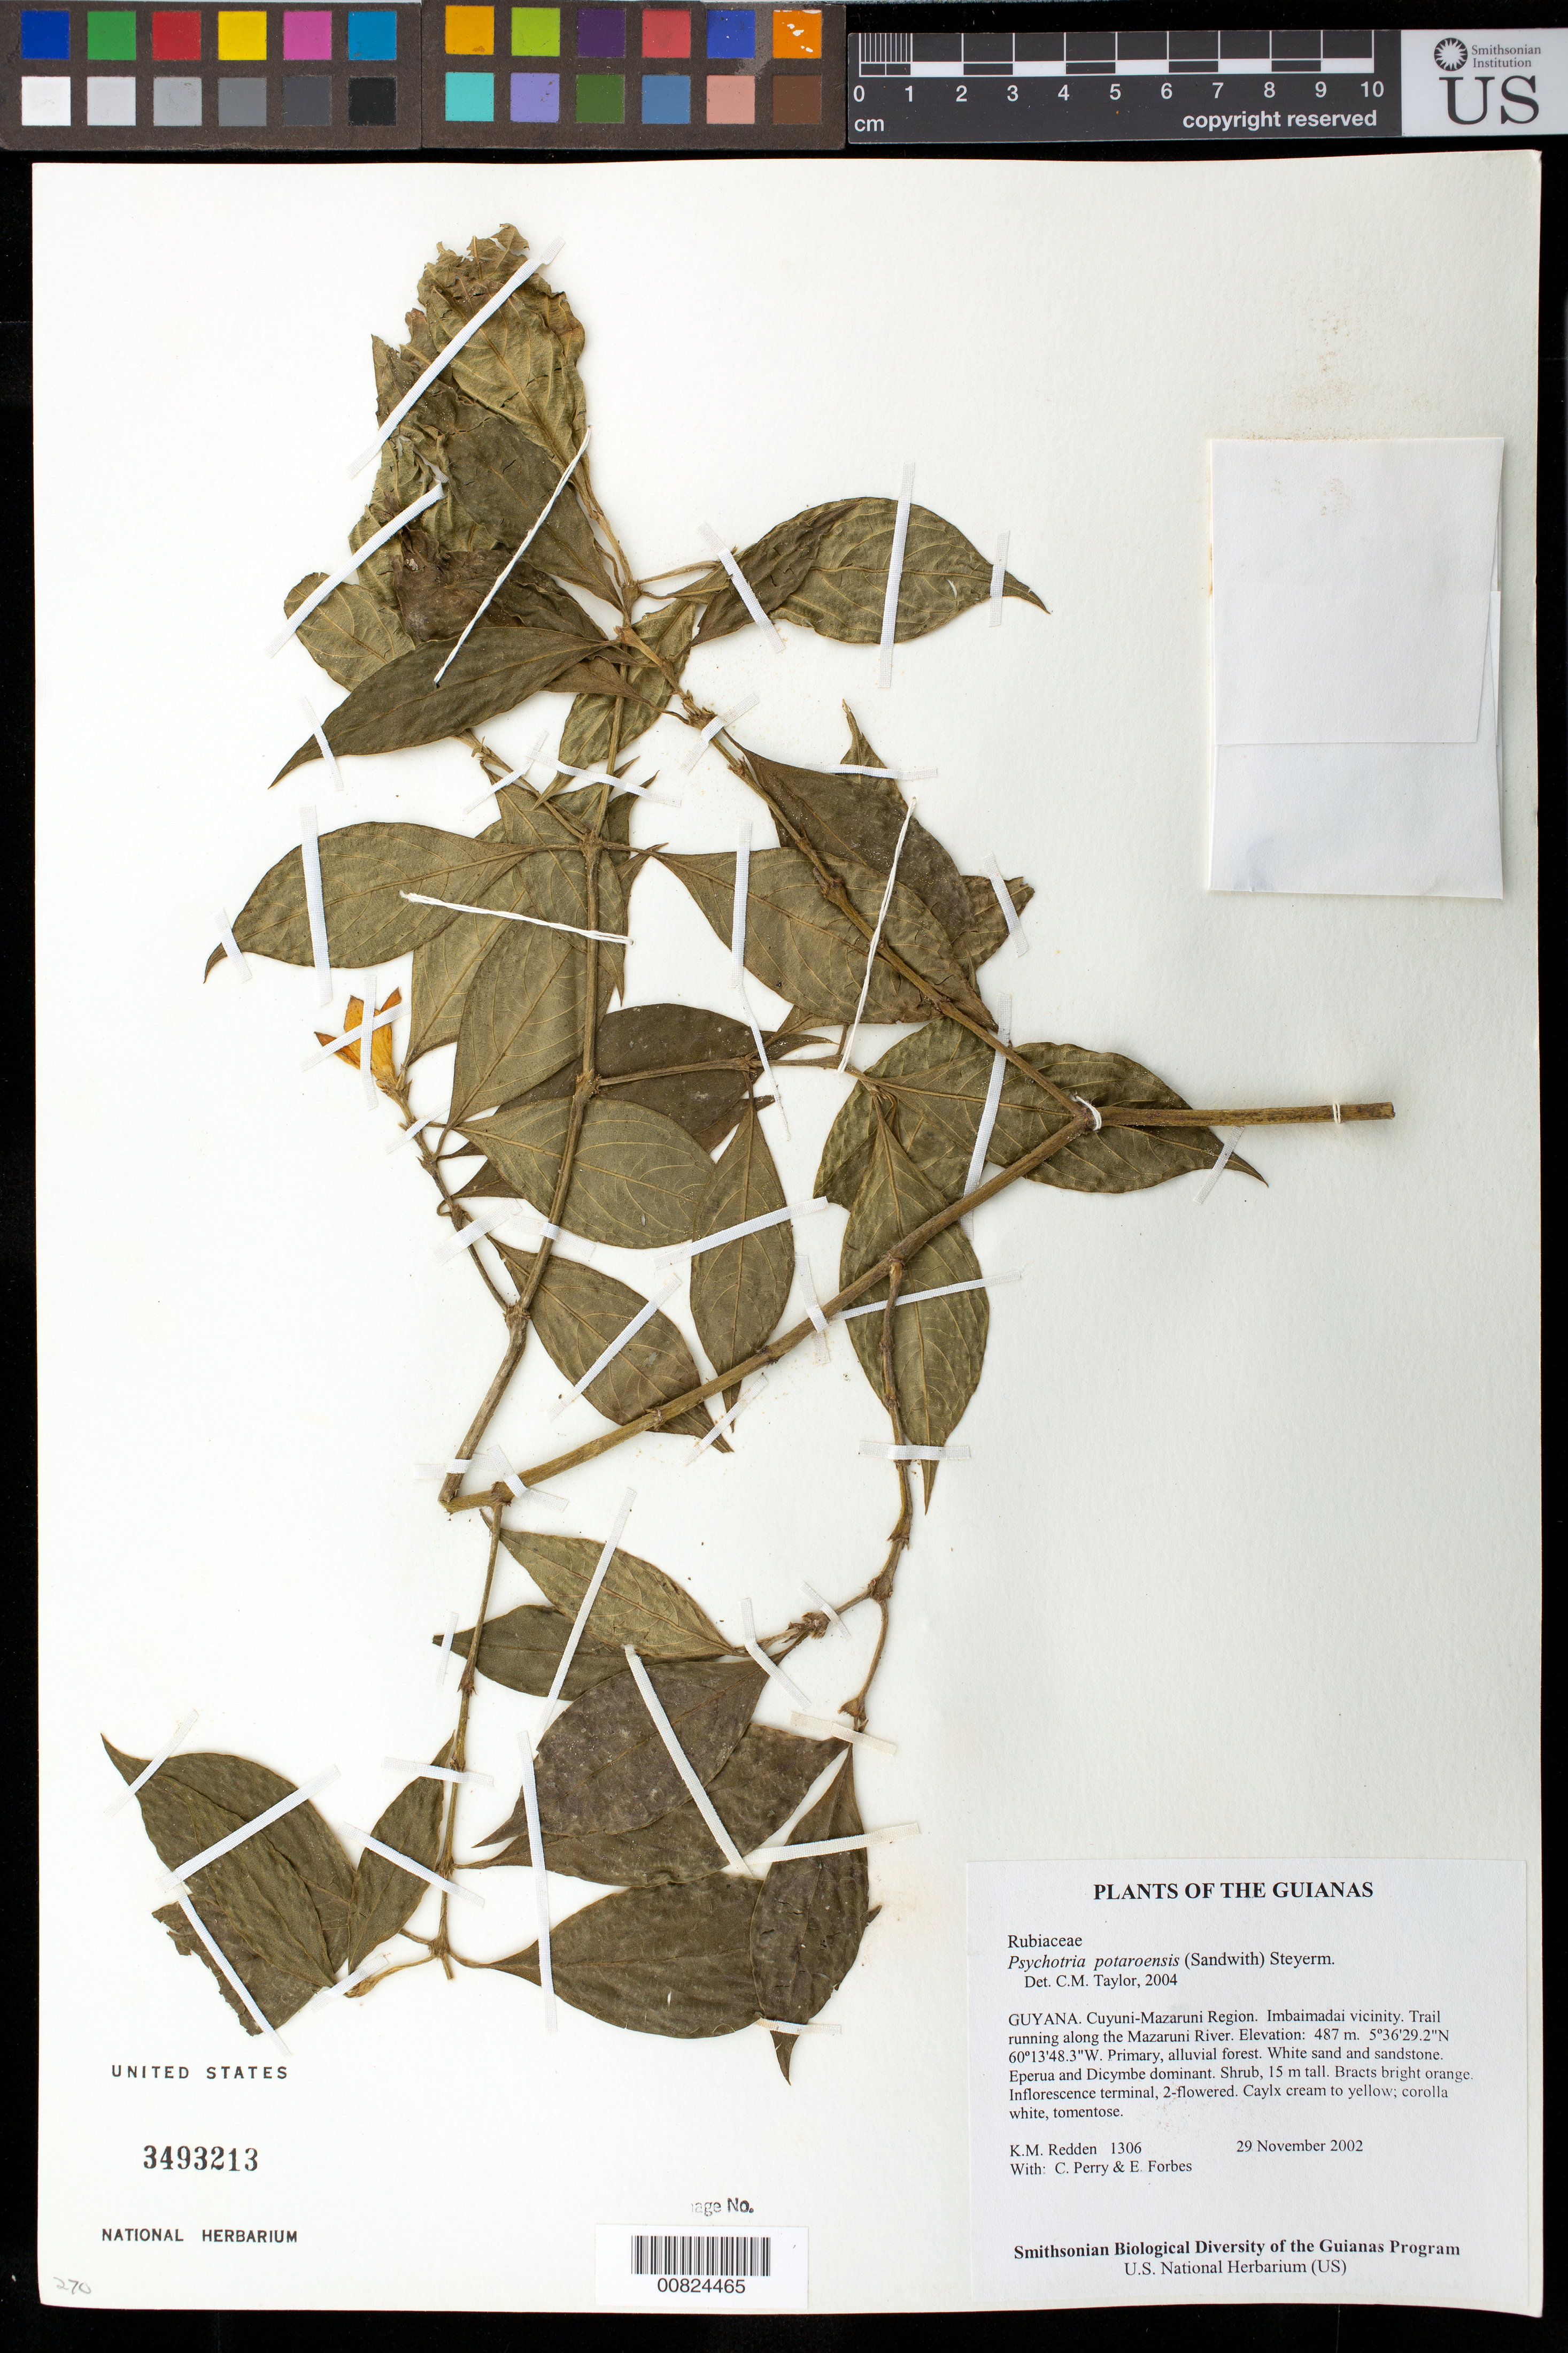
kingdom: Plantae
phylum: Tracheophyta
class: Magnoliopsida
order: Gentianales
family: Rubiaceae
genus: Palicourea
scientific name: Palicourea potaroensis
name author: (Sandw.) Delprete & J.H. Kirkbr.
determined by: Kirkbride, J. H.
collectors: K. M. Redden, C. Perry & E. Forbes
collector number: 1306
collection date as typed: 29 November 2002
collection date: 2002-11-29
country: Guyana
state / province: Cuyuni-Mazaruni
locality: Imbaimadai vicinity. Trail running along the Mazaruni River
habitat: Primary, alluvial forest. White sand and sandstone. Eperua and Dicymbe dominant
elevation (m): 487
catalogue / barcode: US 3493213